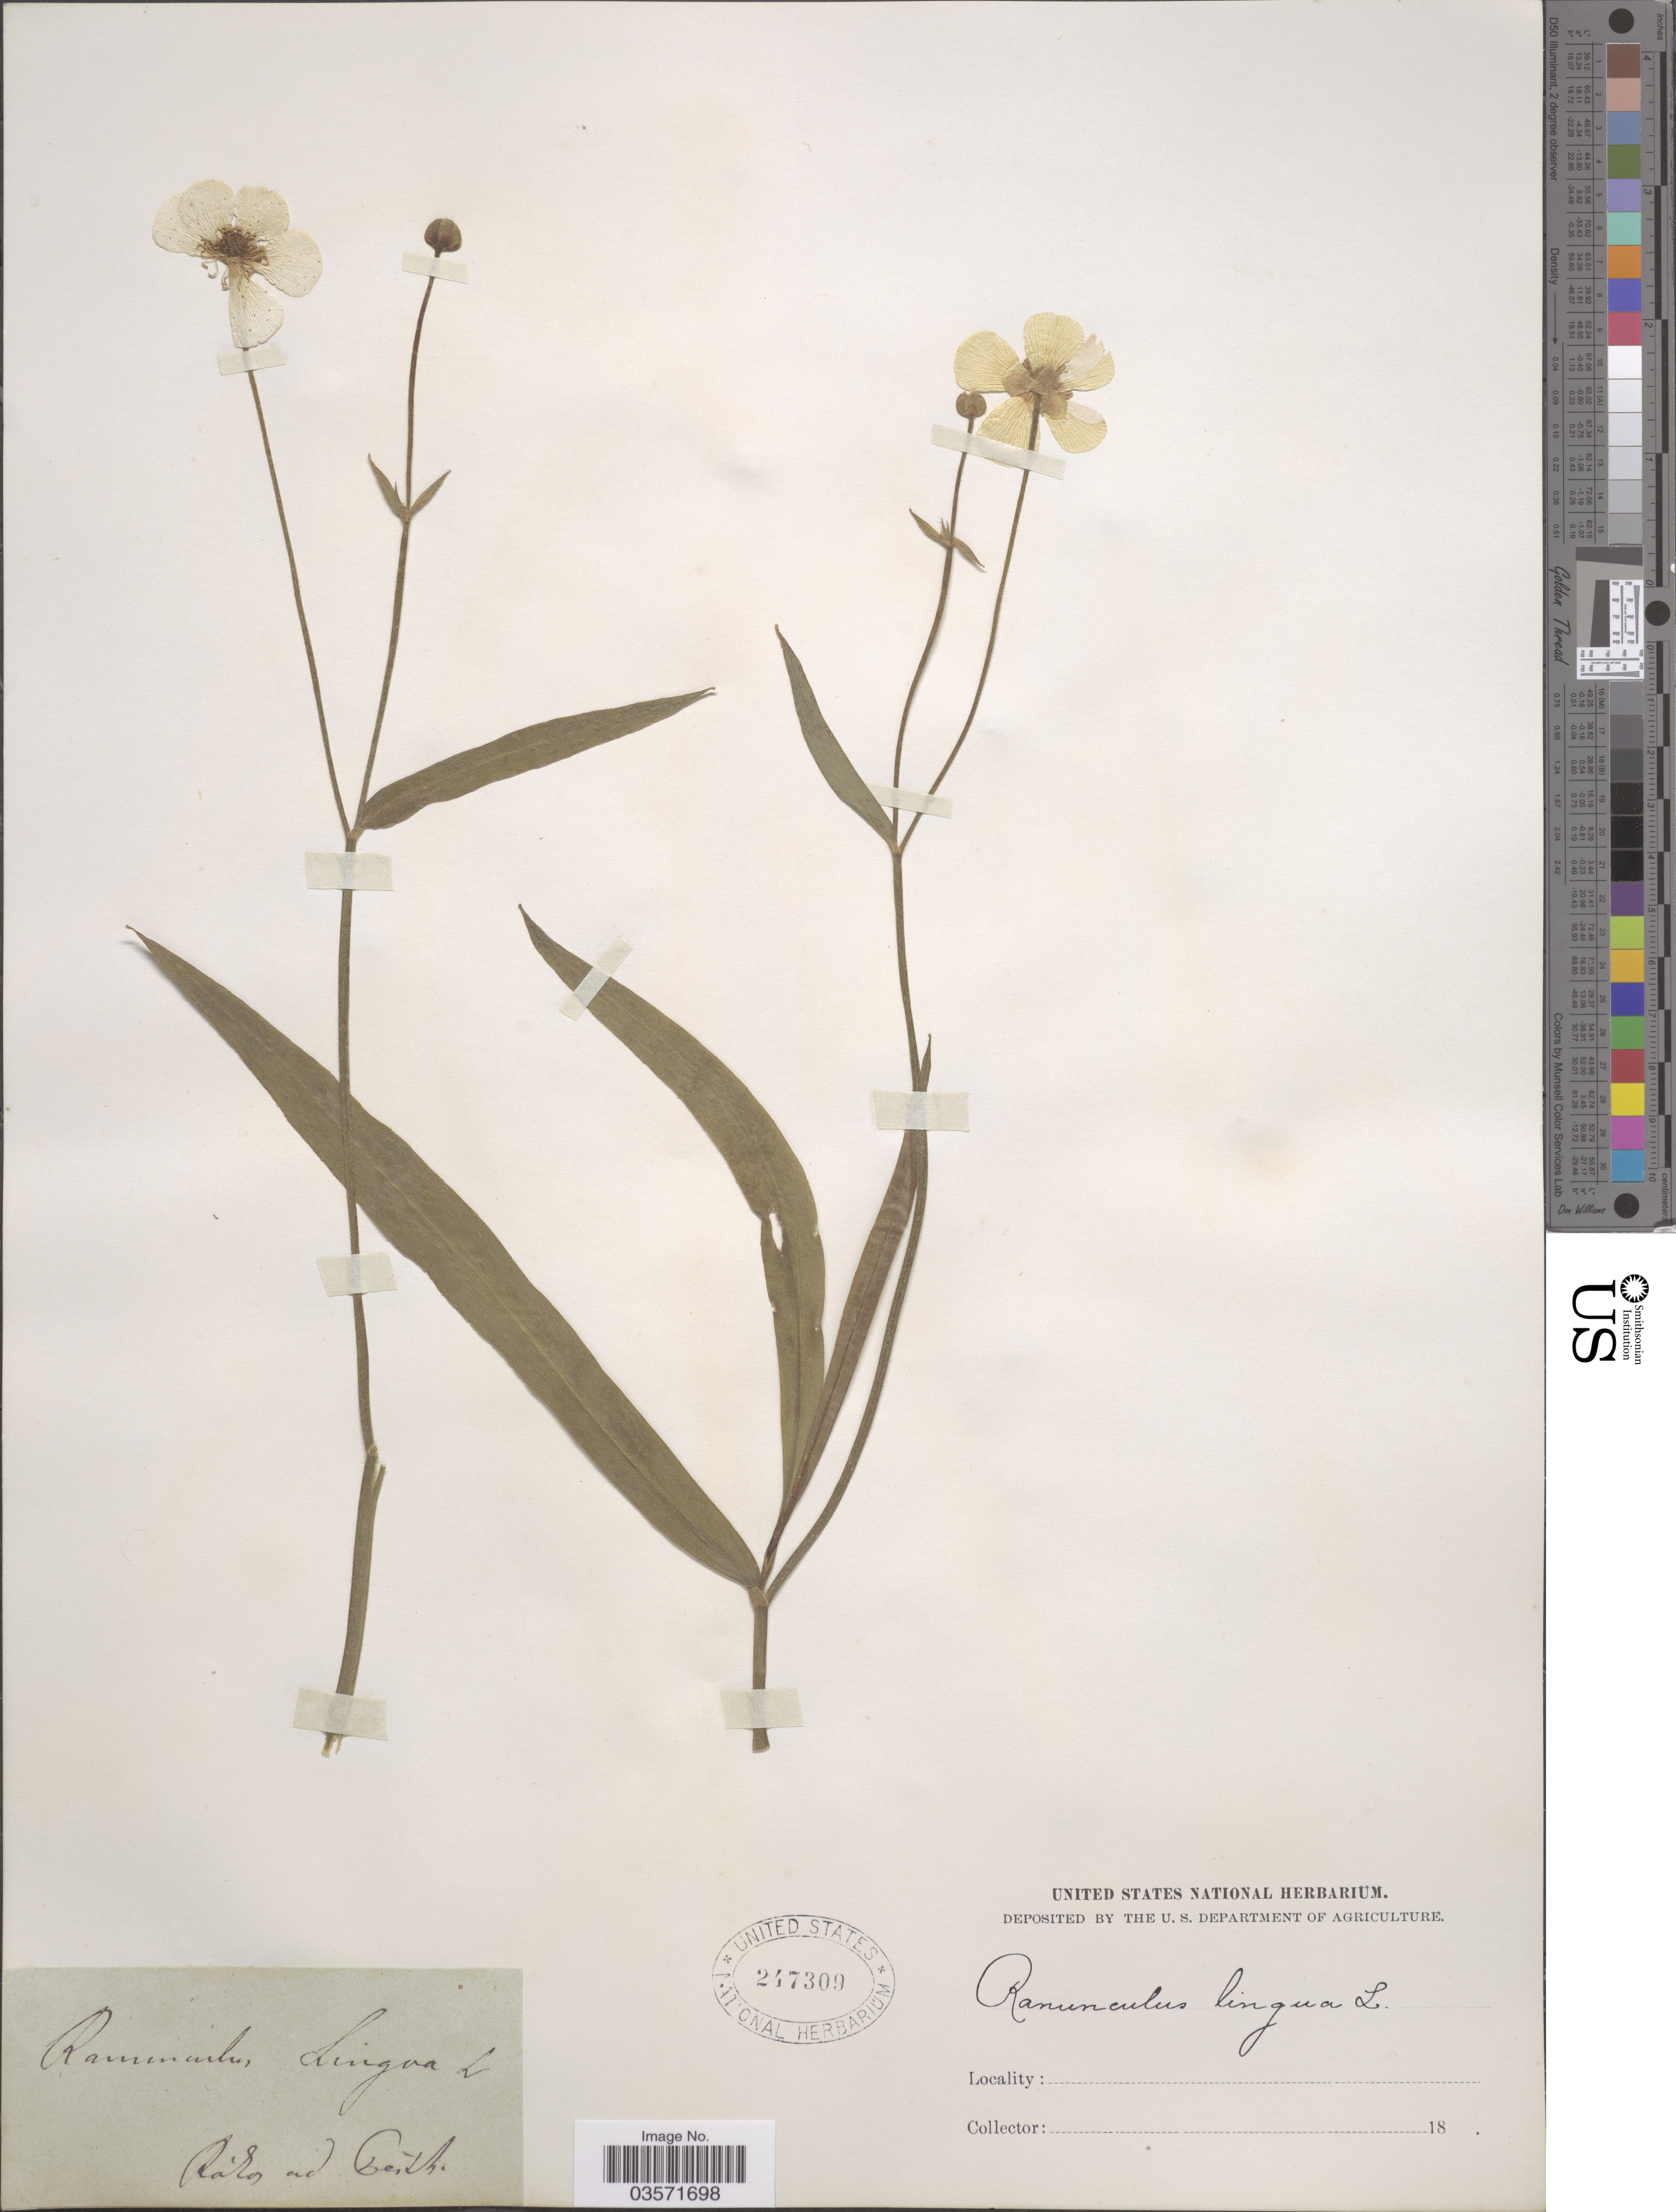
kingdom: Plantae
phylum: Tracheophyta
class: Magnoliopsida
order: Ranunculales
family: Ranunculaceae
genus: Ranunculus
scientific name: Ranunculus lingua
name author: L.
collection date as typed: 18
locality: Railes ad Perth. [interpreted]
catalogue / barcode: US 247309